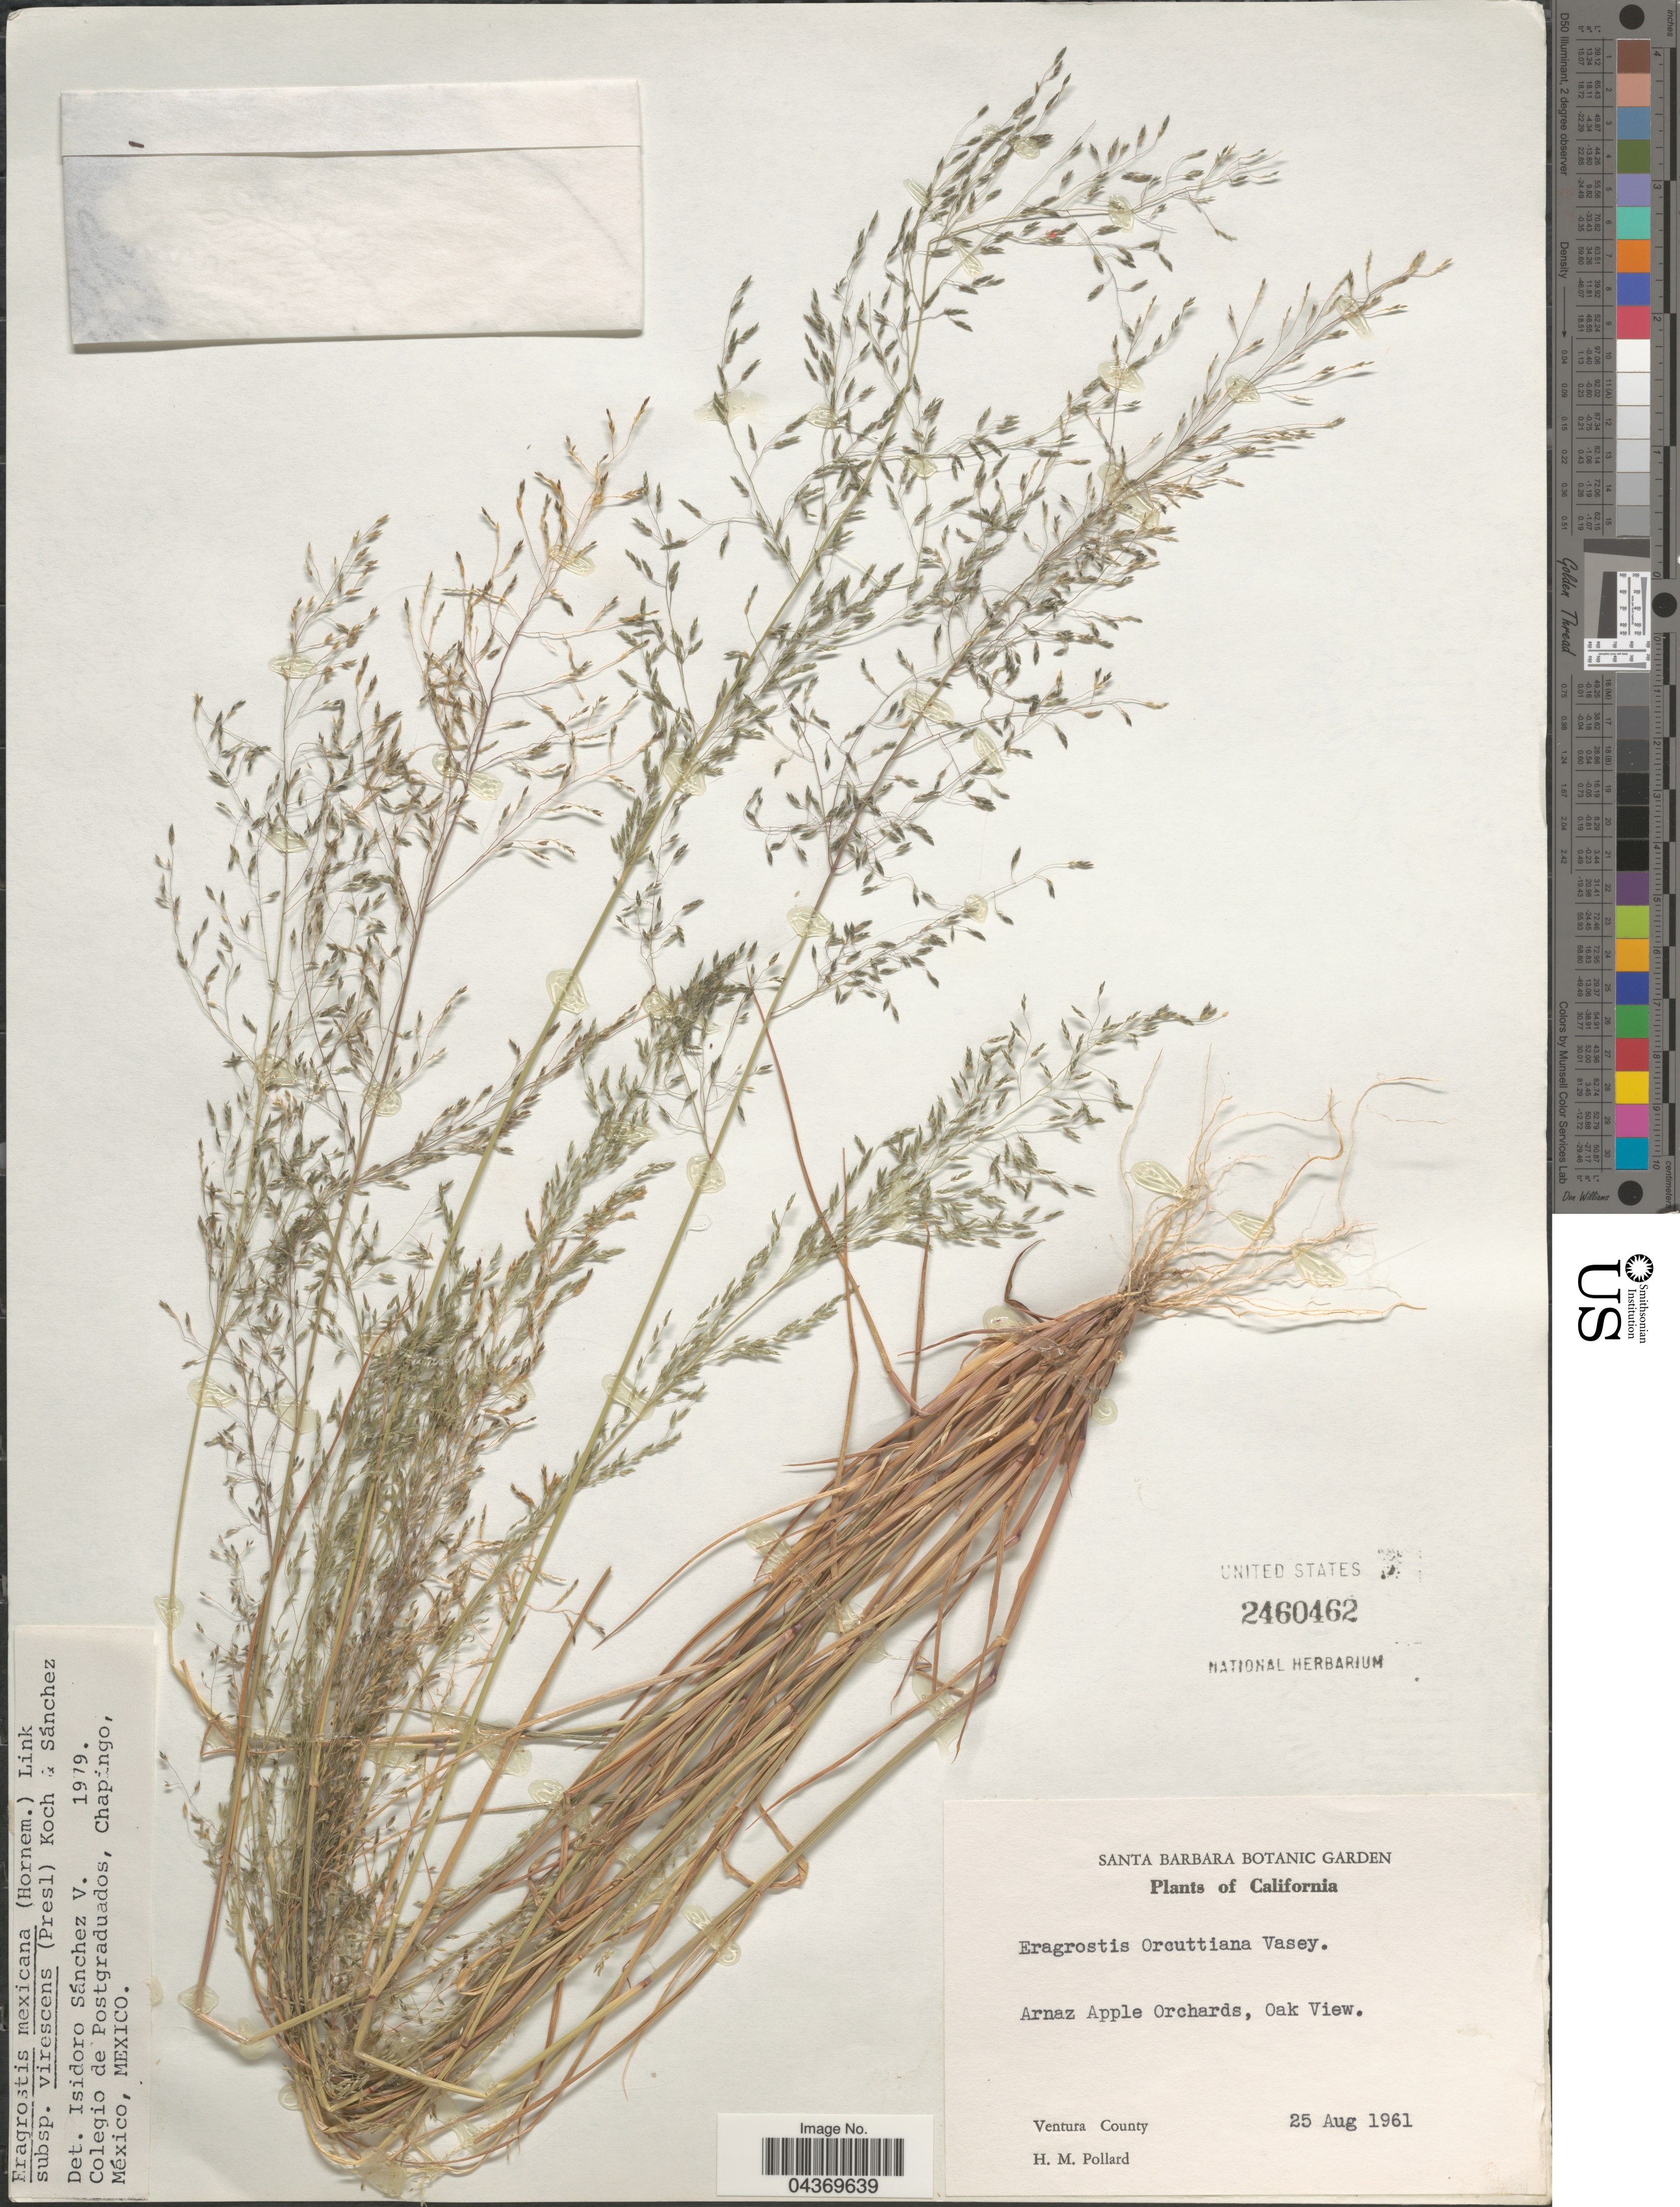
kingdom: Plantae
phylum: Tracheophyta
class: Liliopsida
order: Poales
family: Poaceae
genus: Eragrostis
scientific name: Eragrostis mexicana subsp. virescens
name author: (J. Presl) S.D. Koch & Sánchez Vega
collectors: H. M. Pollard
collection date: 1961-08-25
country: United States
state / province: California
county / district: Ventura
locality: Arnaz Apple Orchards, Oak View. Ventura County.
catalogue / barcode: US 2460462